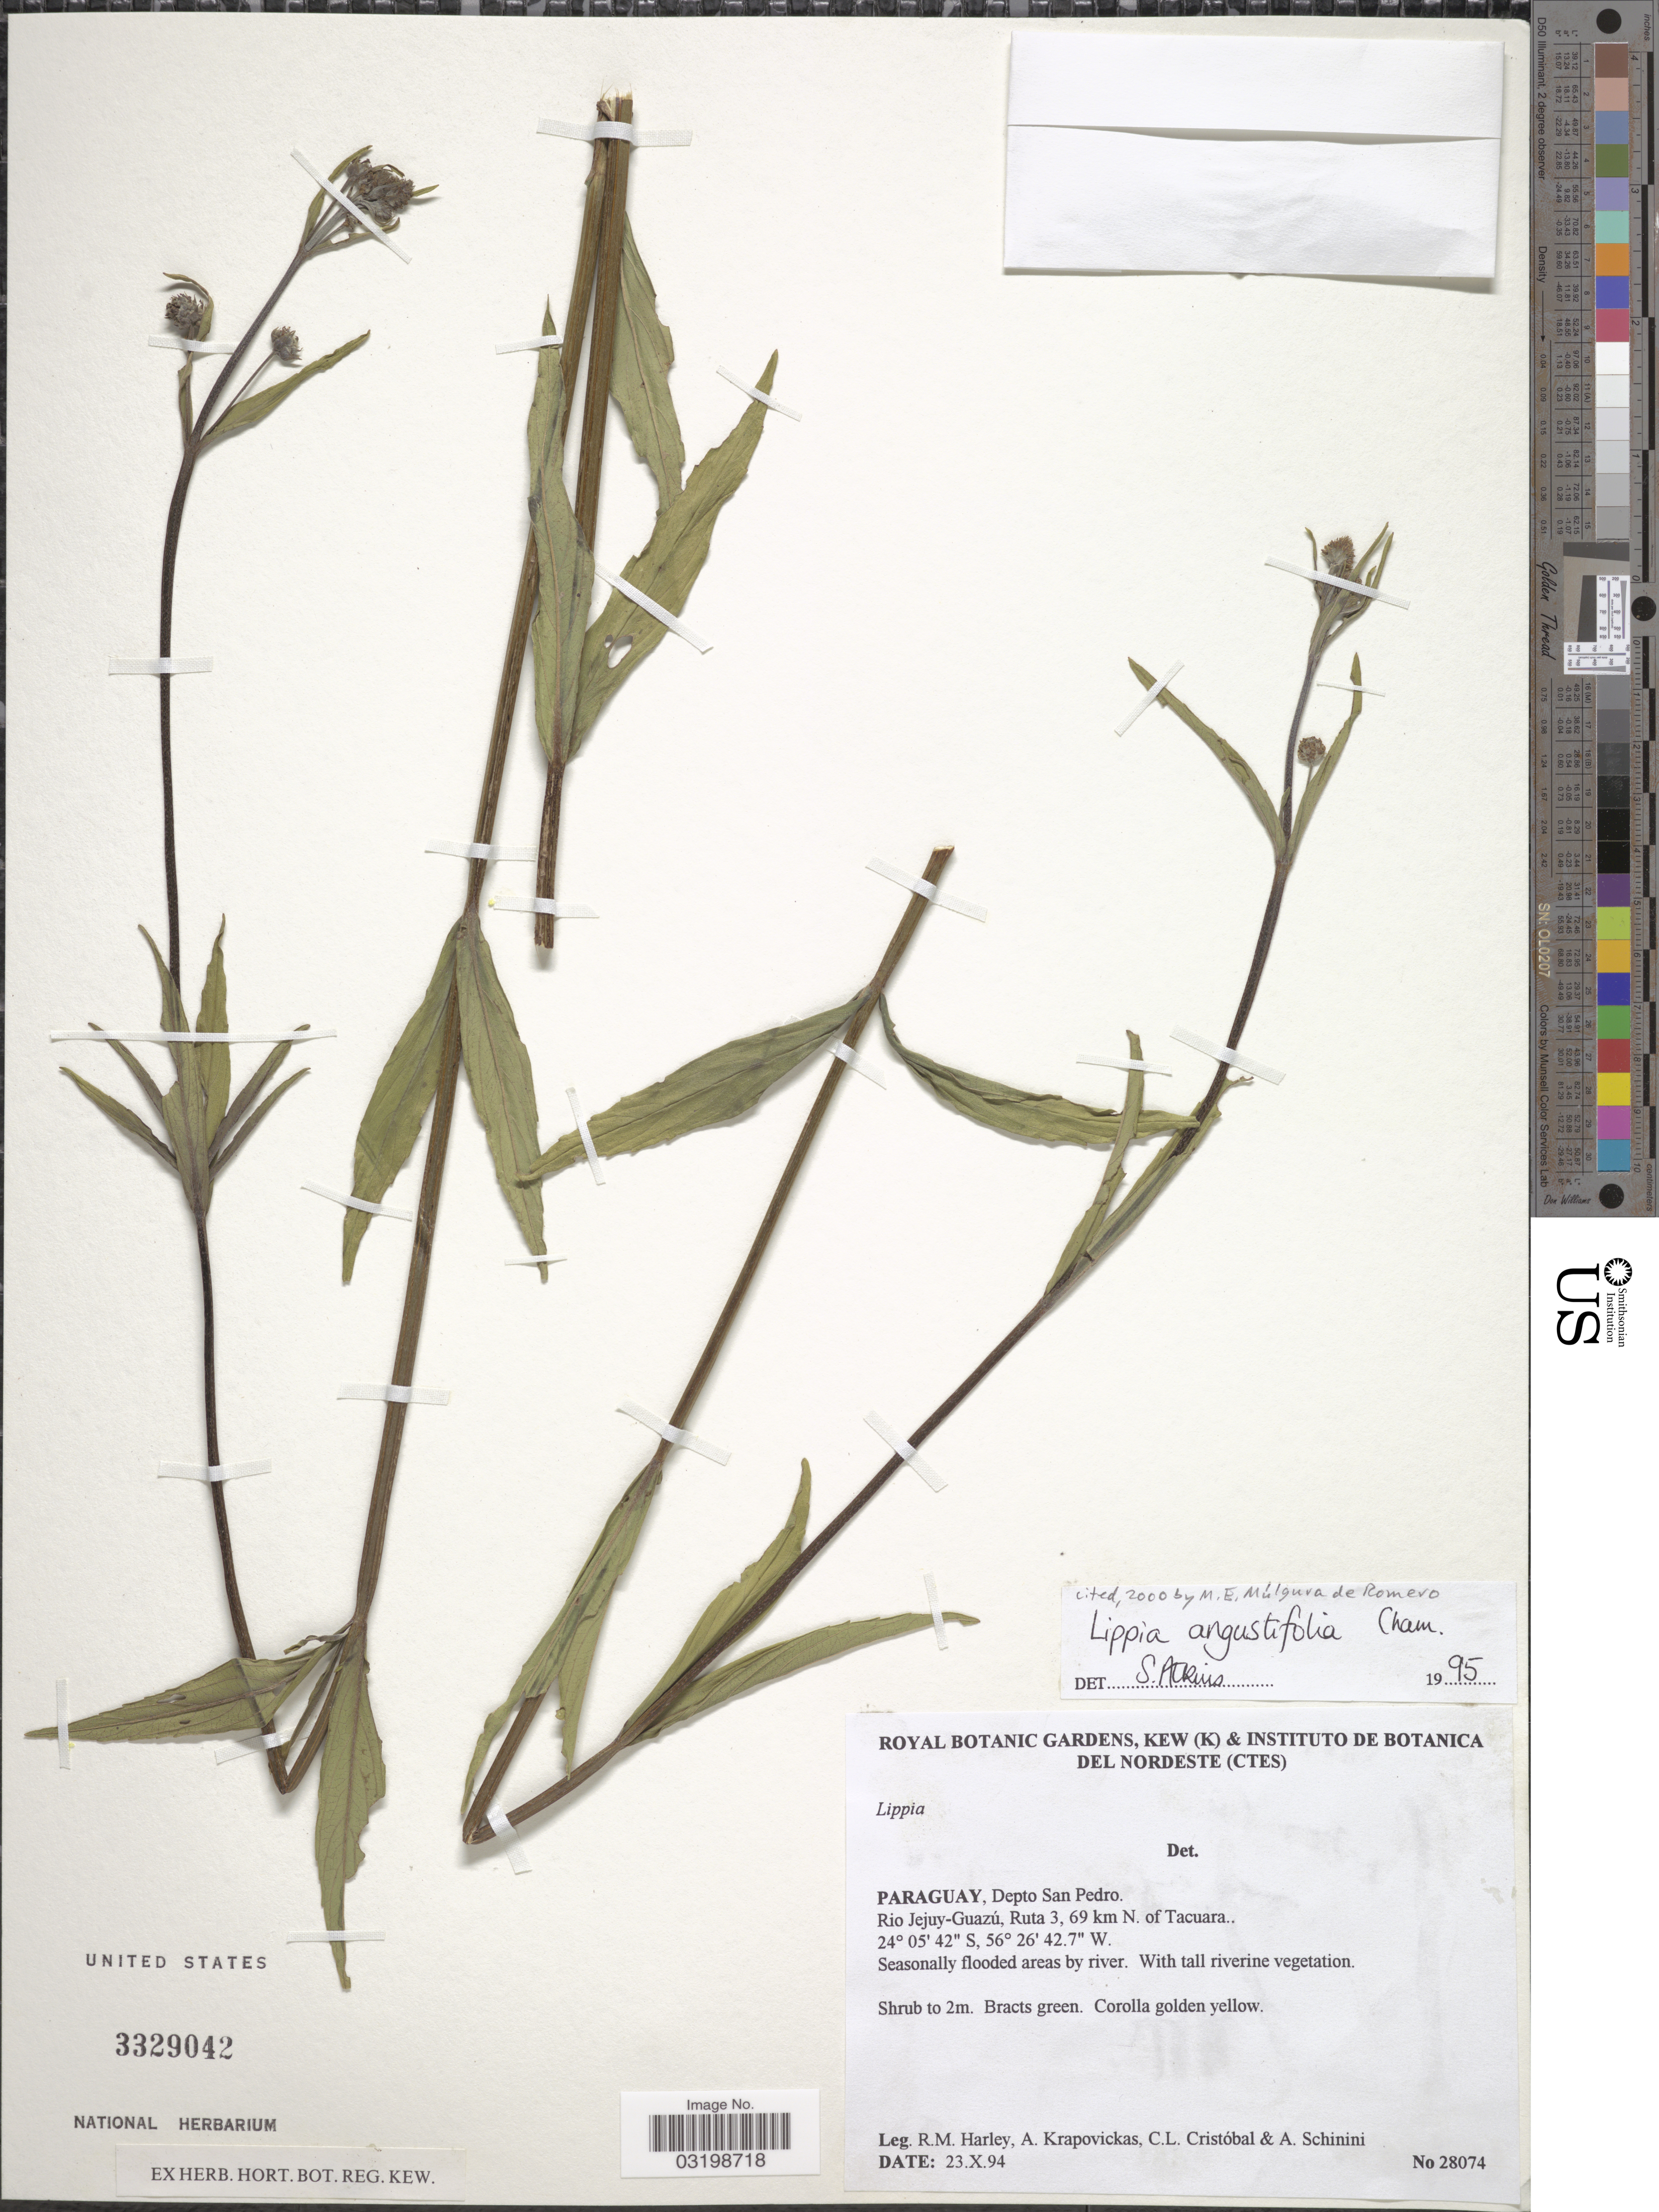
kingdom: Plantae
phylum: Tracheophyta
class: Magnoliopsida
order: Lamiales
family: Verbenaceae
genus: Lippia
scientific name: Lippia angustifolia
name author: Cham.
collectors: R. M. Harley, A. Krapovickas, C. L. Cristóbal & A. Shinini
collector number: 28074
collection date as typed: Transcribed d/m/y: 23/10/94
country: Paraguay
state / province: San Pedro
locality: Depto San Pedro. Rio Jejuy-Guazú, Ruta 3, 69 km N. of Tacuara.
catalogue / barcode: US 3329042